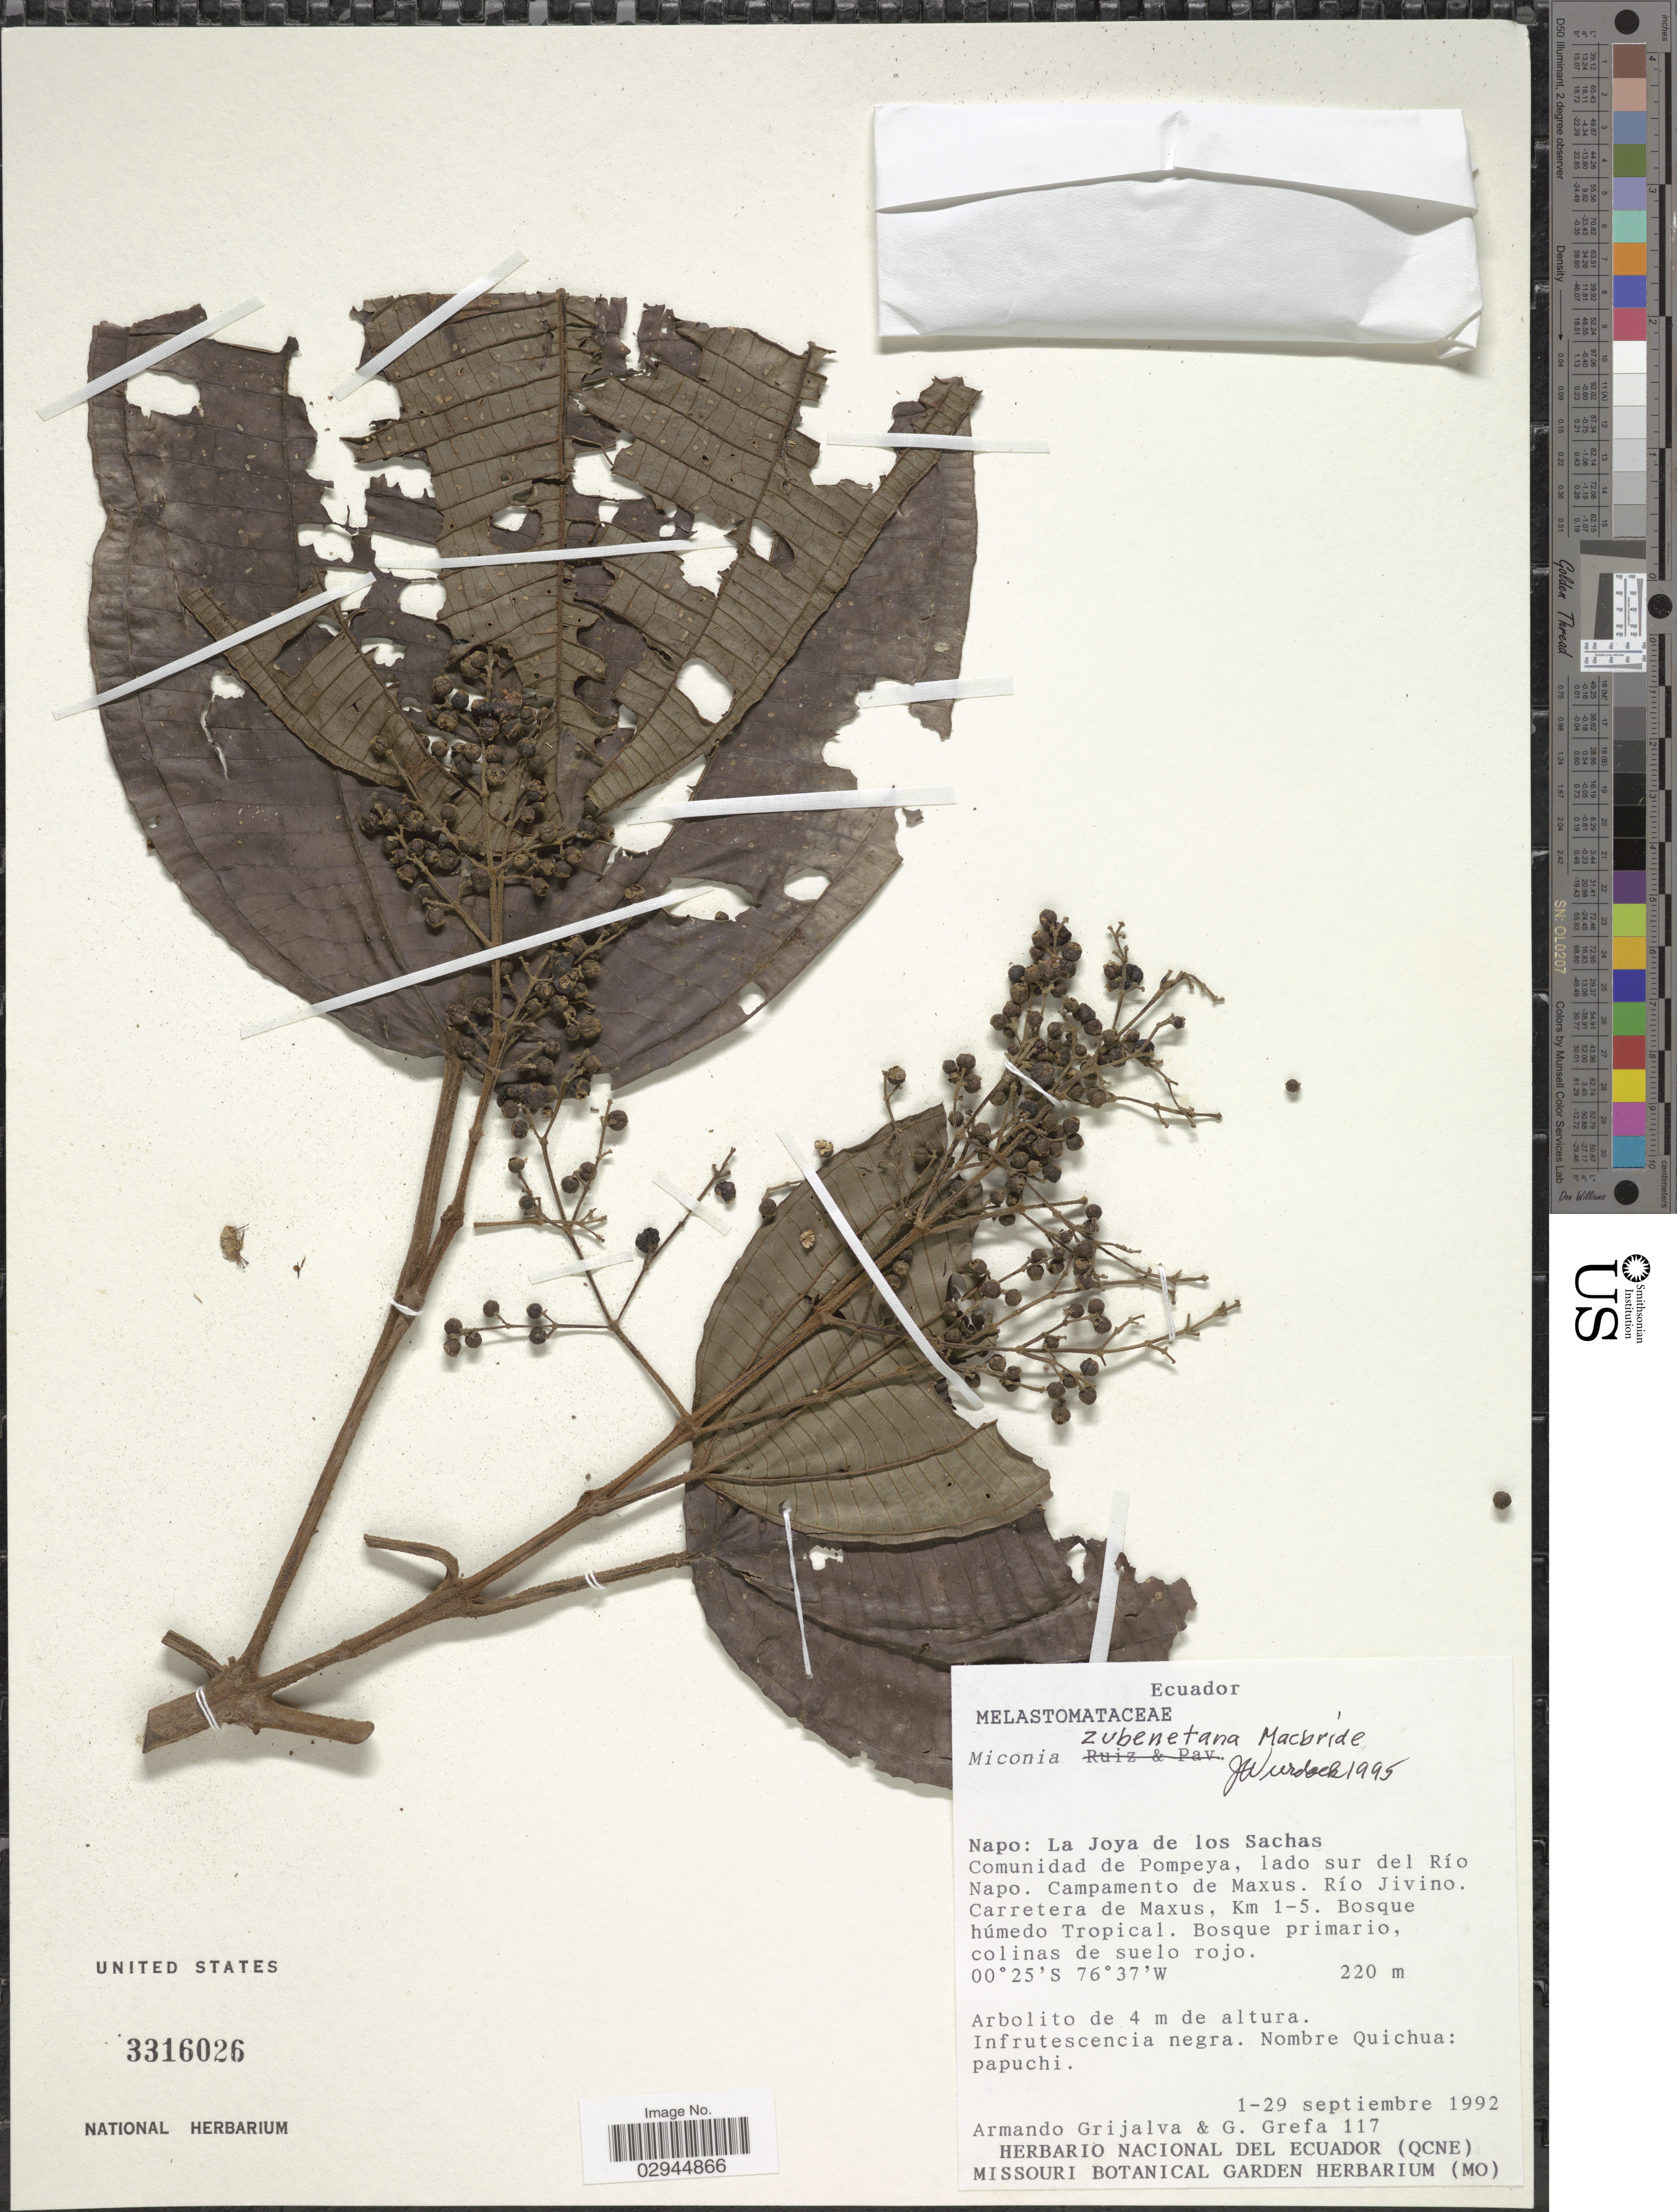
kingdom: Plantae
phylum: Tracheophyta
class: Magnoliopsida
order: Myrtales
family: Melastomataceae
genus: Miconia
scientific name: Miconia zubenetana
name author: J.F. Macbr.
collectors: A. Grijalva & G. Grefa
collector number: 117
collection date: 1992-09-01/1992-09-29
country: Ecuador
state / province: Napo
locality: La Joya de los Sachas Comunidad de Pompeya, lado sur del Río Napo. Campamento de Maxus. Río Jivino. Carretera de Maxus, Km 1-5.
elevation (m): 220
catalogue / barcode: US 3316026